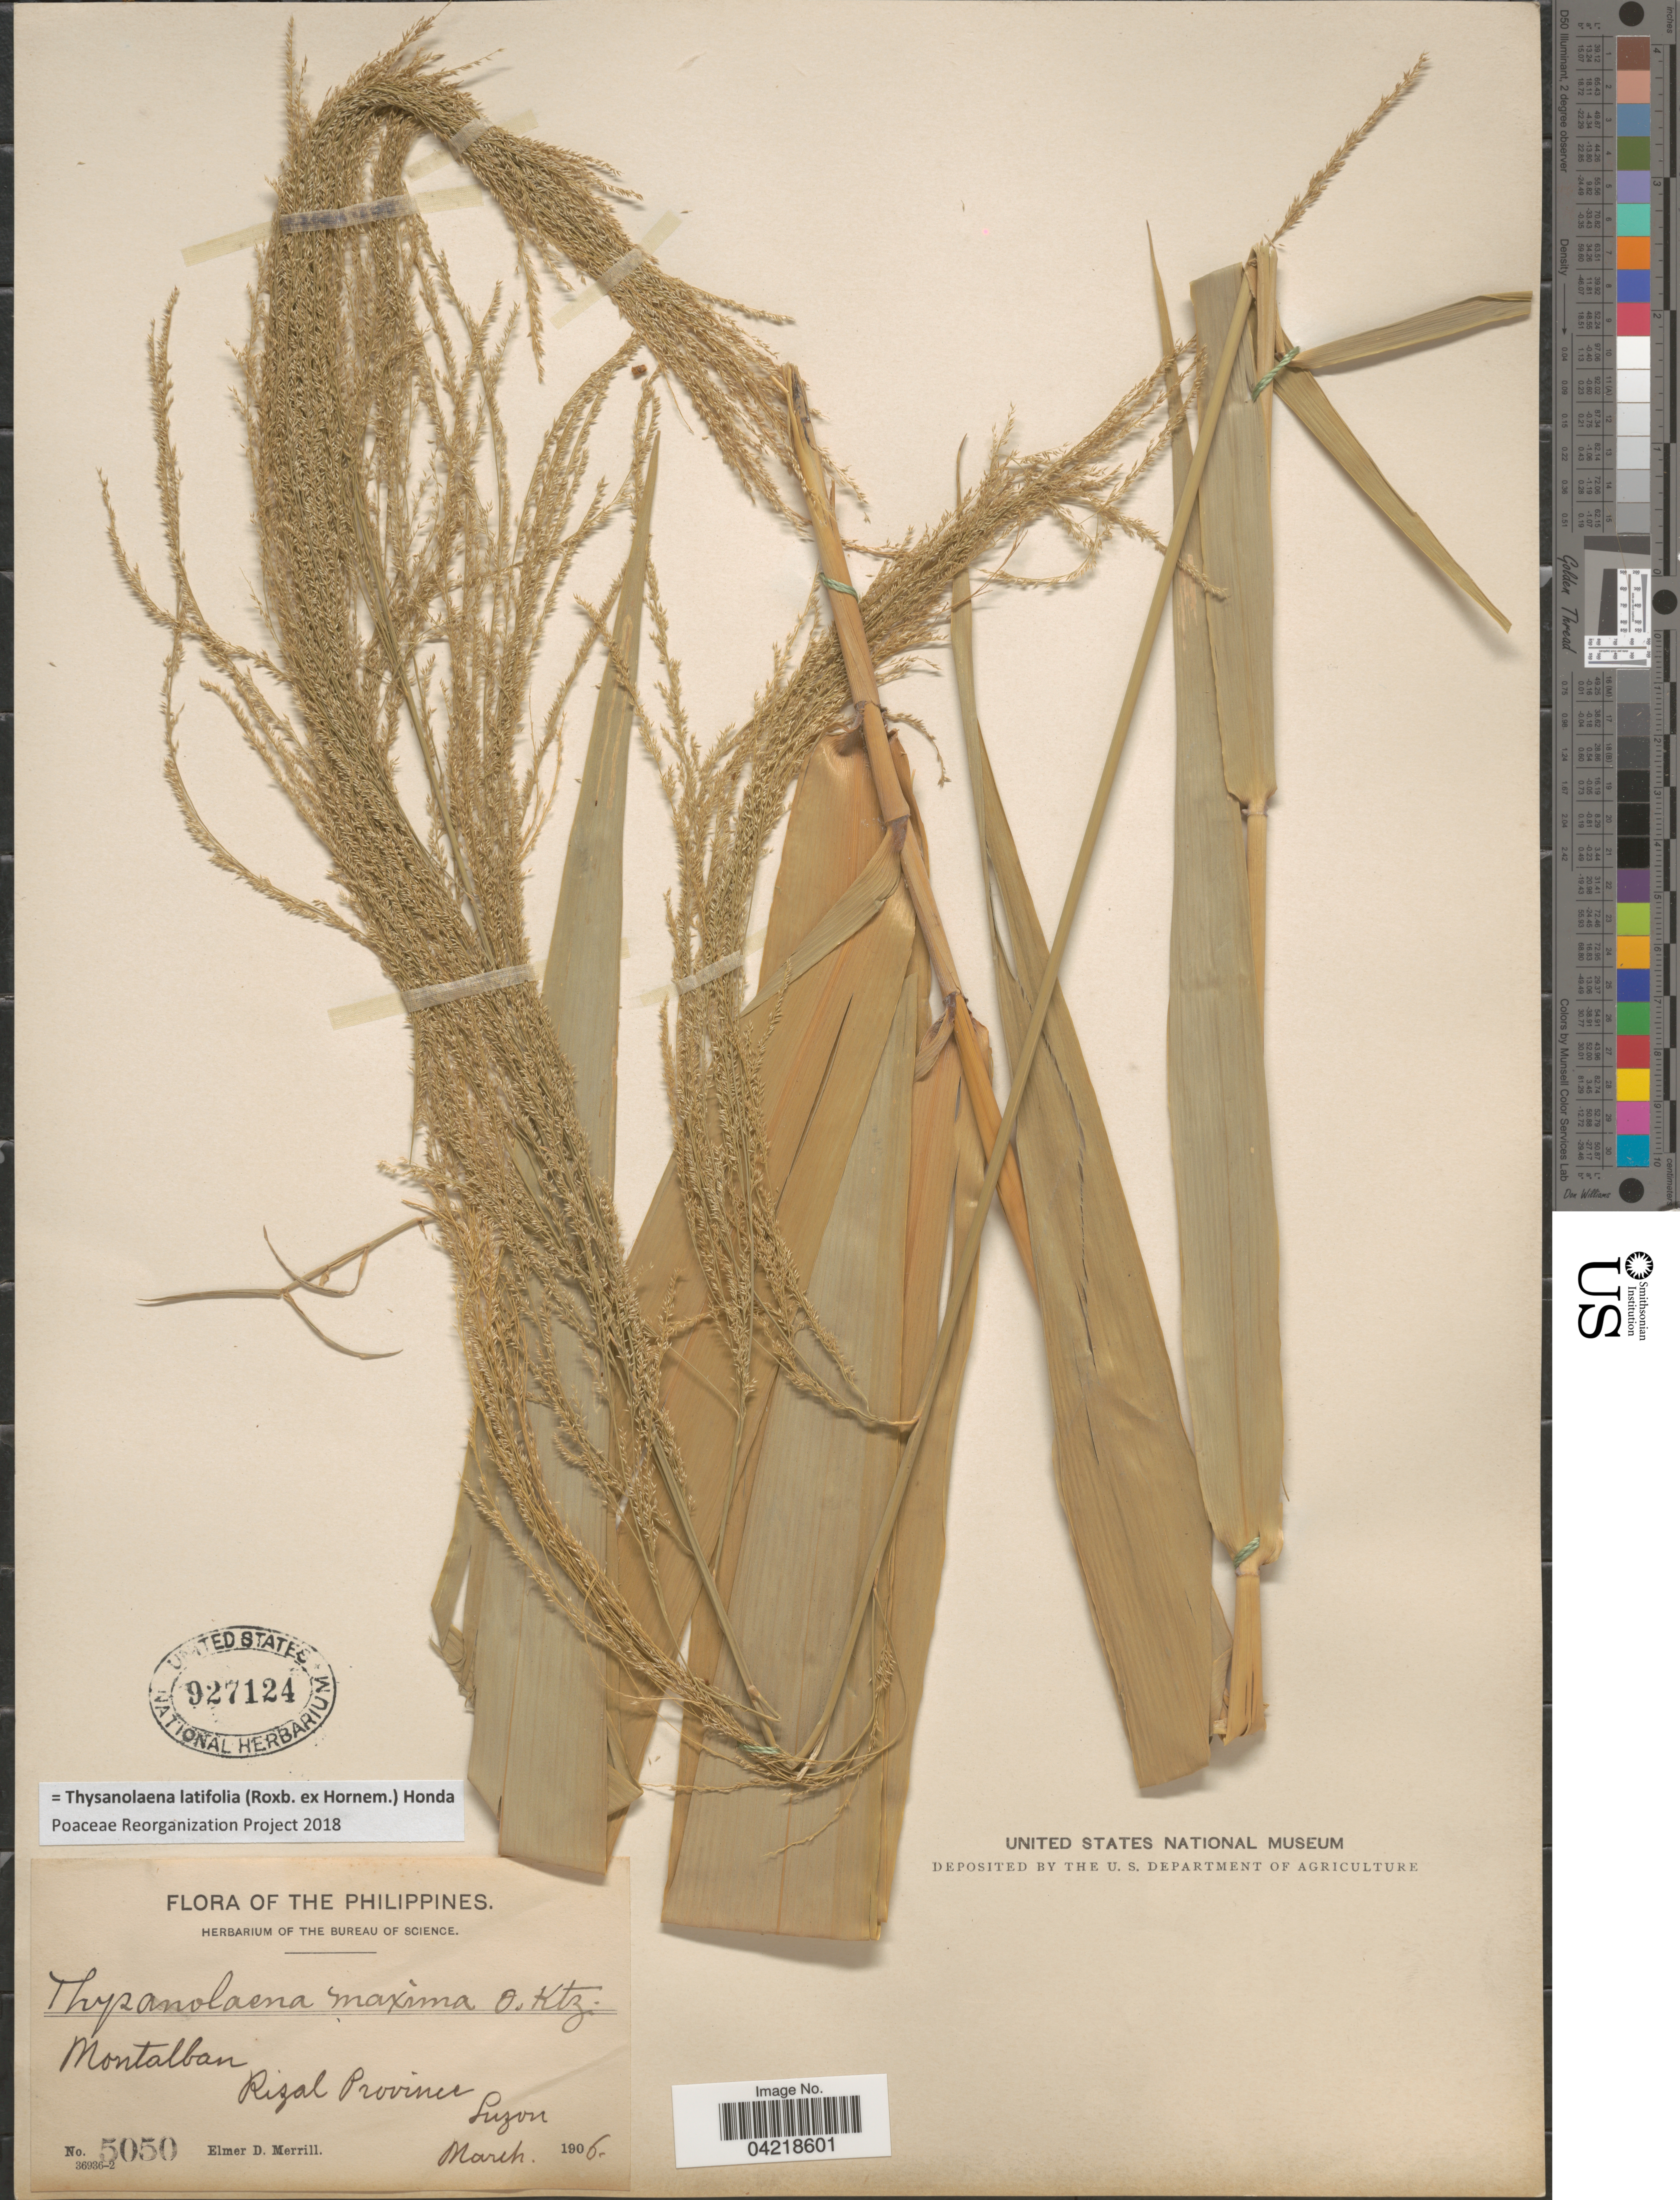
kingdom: Plantae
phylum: Tracheophyta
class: Liliopsida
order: Poales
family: Poaceae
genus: Thysanolaena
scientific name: Thysanolaena latifolia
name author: (Roxb. ex Hornem.) Honda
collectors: A. D. E. Elmer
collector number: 5050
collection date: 1906-03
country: Philippines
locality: Montalban. Rizal Province. Luzon.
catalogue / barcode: US 927124